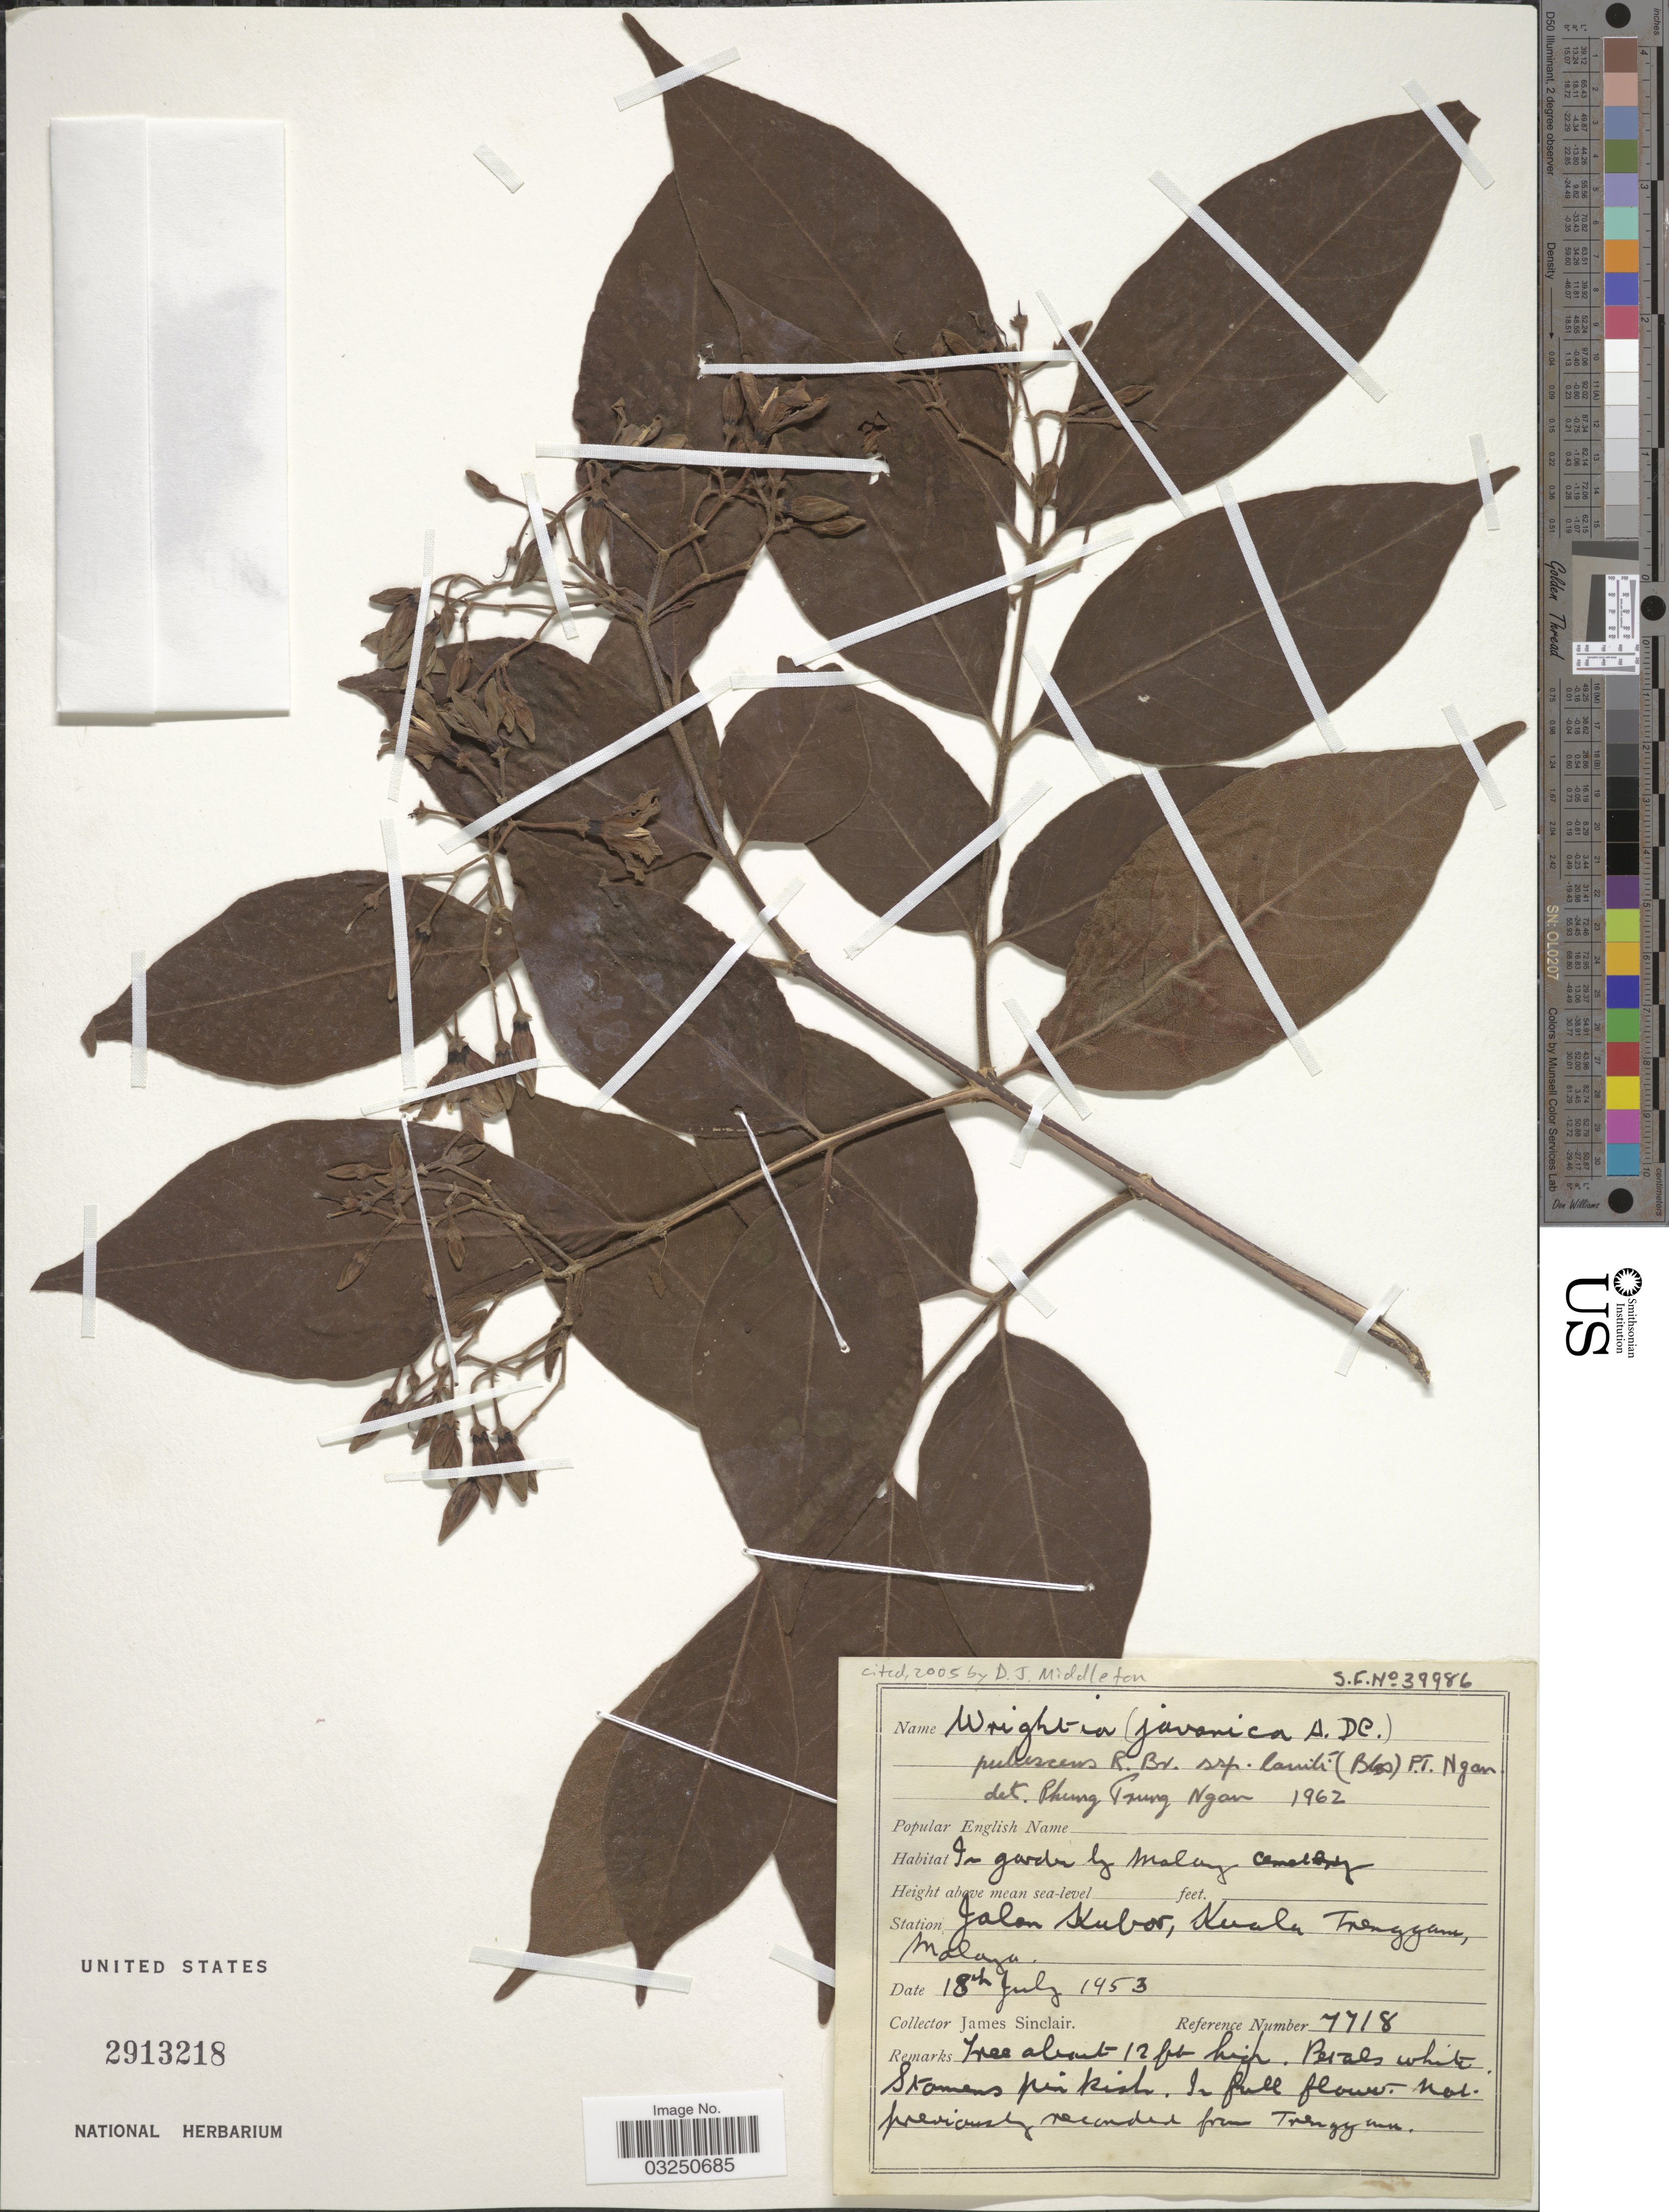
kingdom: Plantae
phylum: Tracheophyta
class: Magnoliopsida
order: Gentianales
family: Apocynaceae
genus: Wrightia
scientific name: Wrightia pubescens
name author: R. Br.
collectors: J. Sinclair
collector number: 7718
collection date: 1953-07-18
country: Malaysia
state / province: Terengganu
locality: Jalan Kubor, Kuala Trengganu, Malaya. In garden by Malay Cemetery.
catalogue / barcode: US 2913218